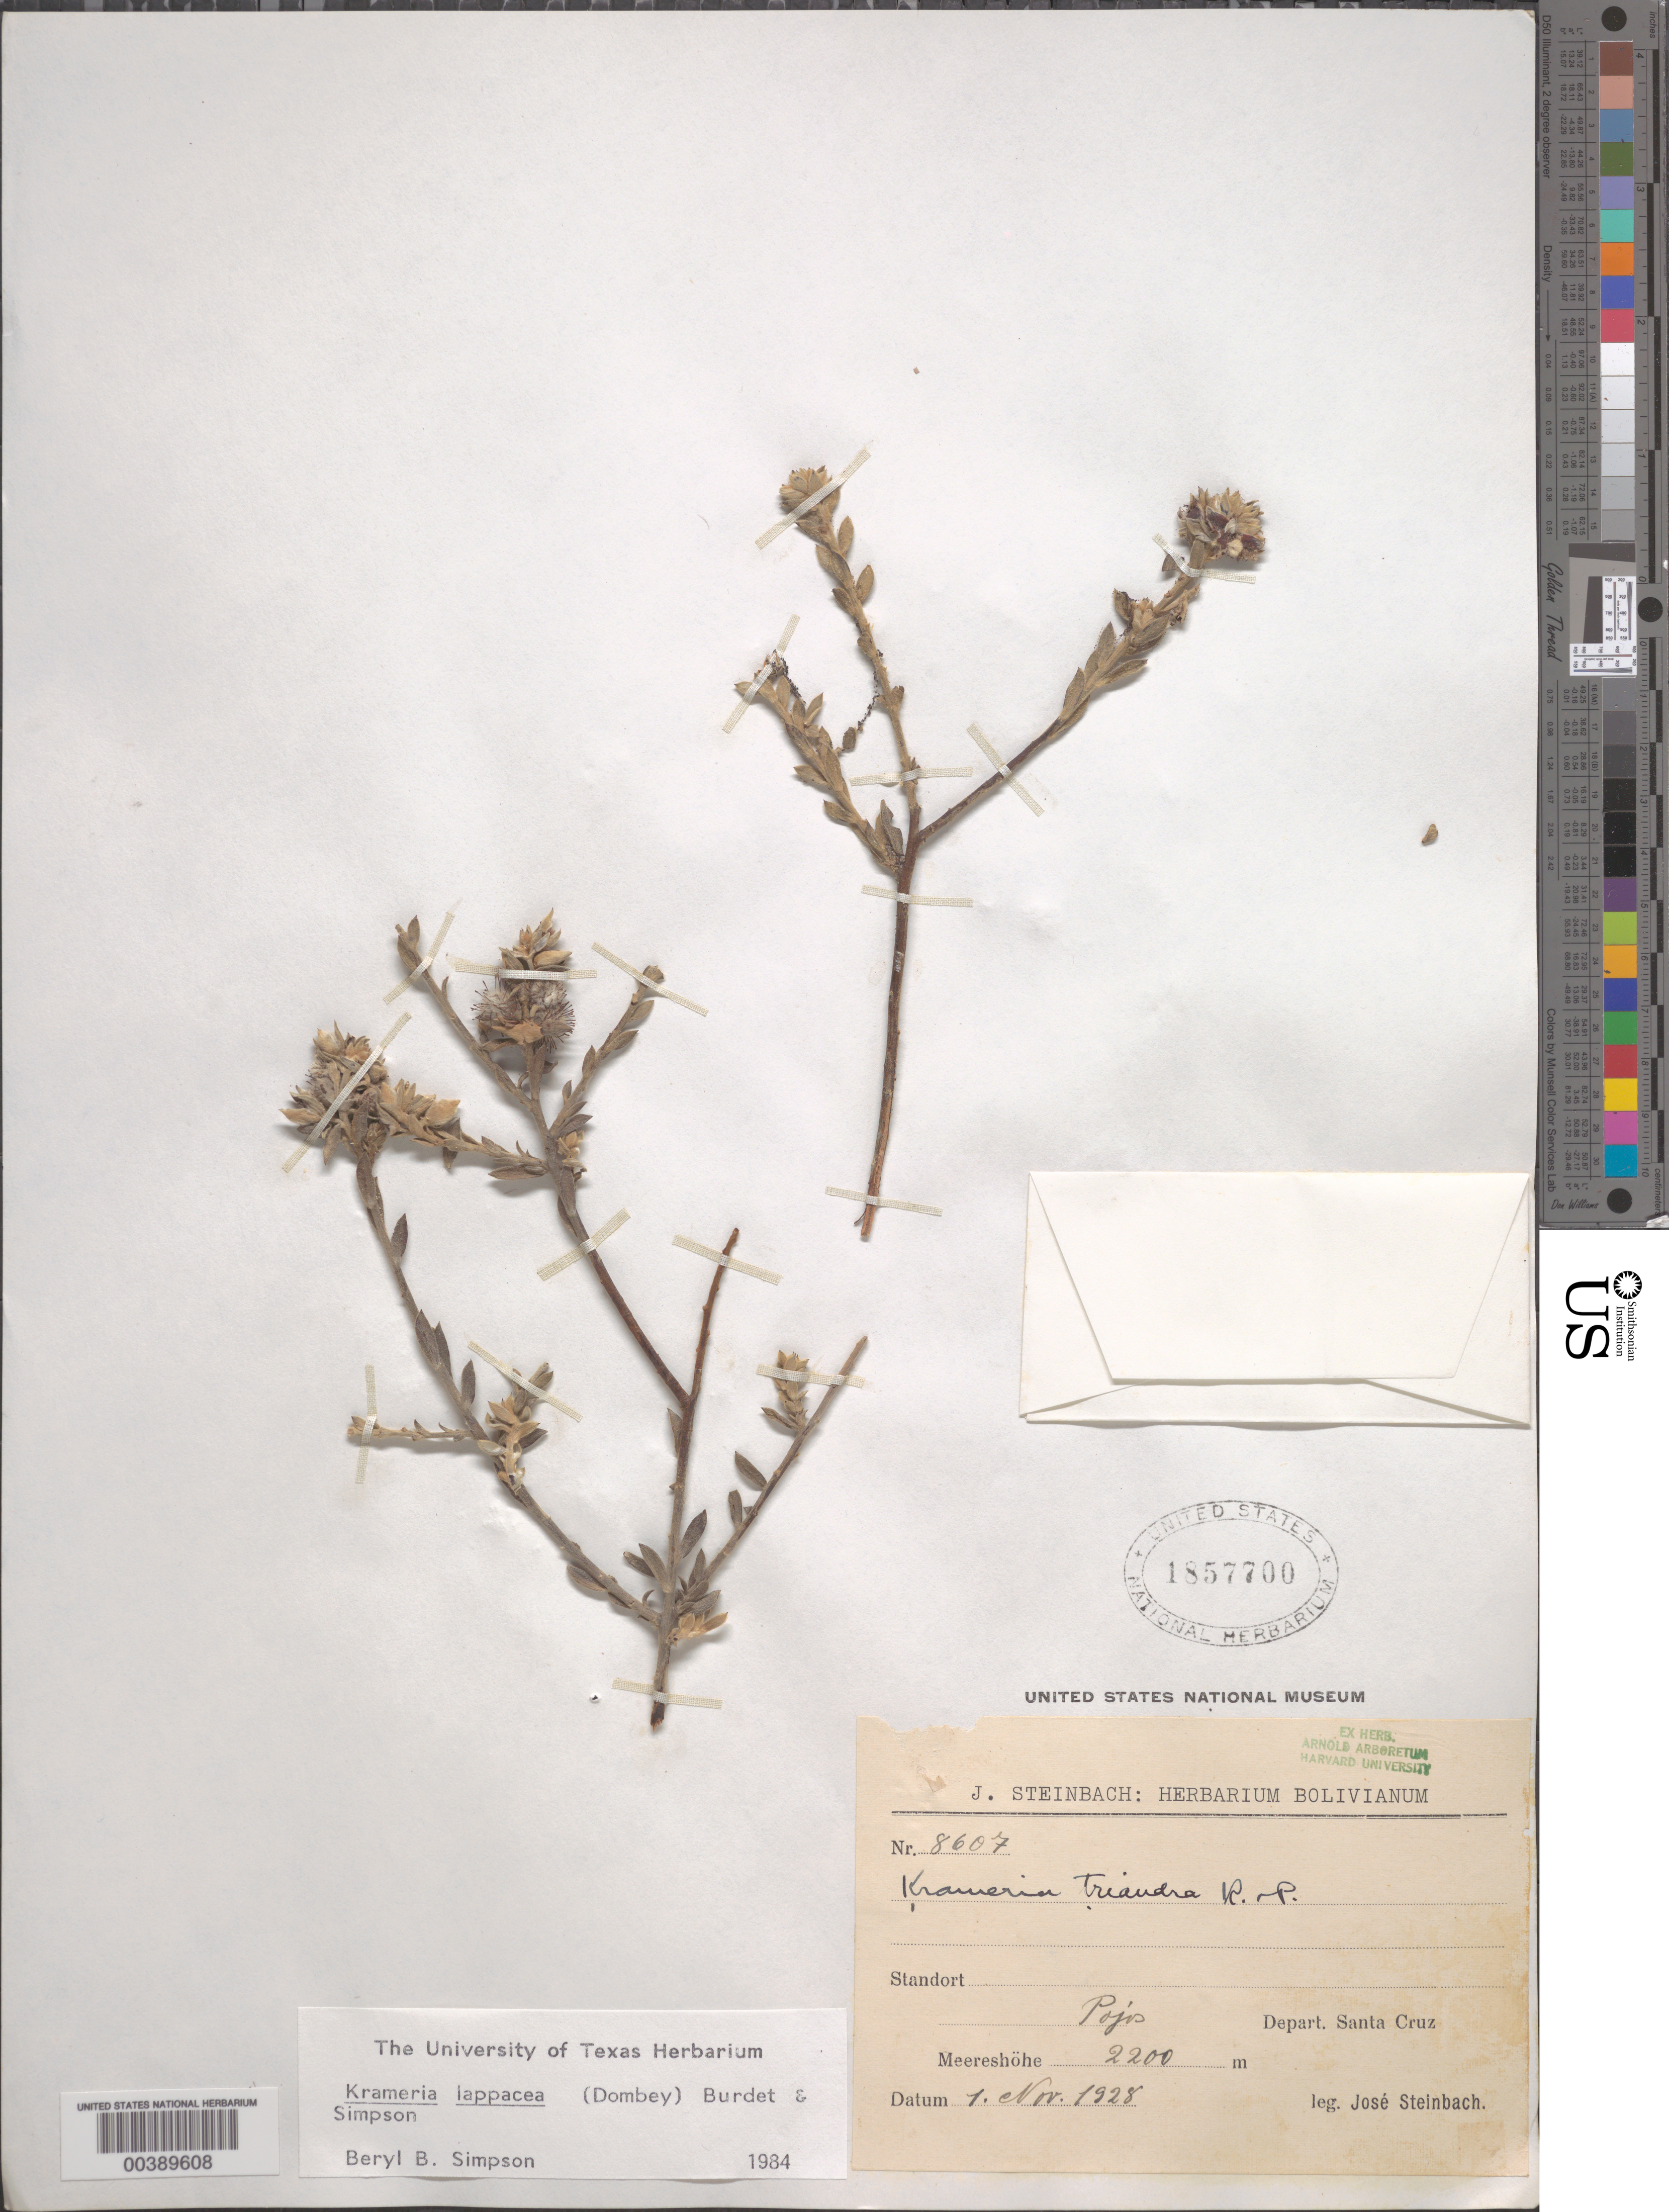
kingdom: Plantae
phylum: Tracheophyta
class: Magnoliopsida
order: Zygophyllales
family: Krameriaceae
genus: Krameria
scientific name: Krameria lappacea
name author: (Dombey) Burdet & B.B. Simpson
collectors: J. Steinbach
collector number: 8607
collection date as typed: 01 Nov 1928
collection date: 1928-11-01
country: Bolivia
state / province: Santa Cruz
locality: Pojos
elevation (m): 2200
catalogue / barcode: US 1857700